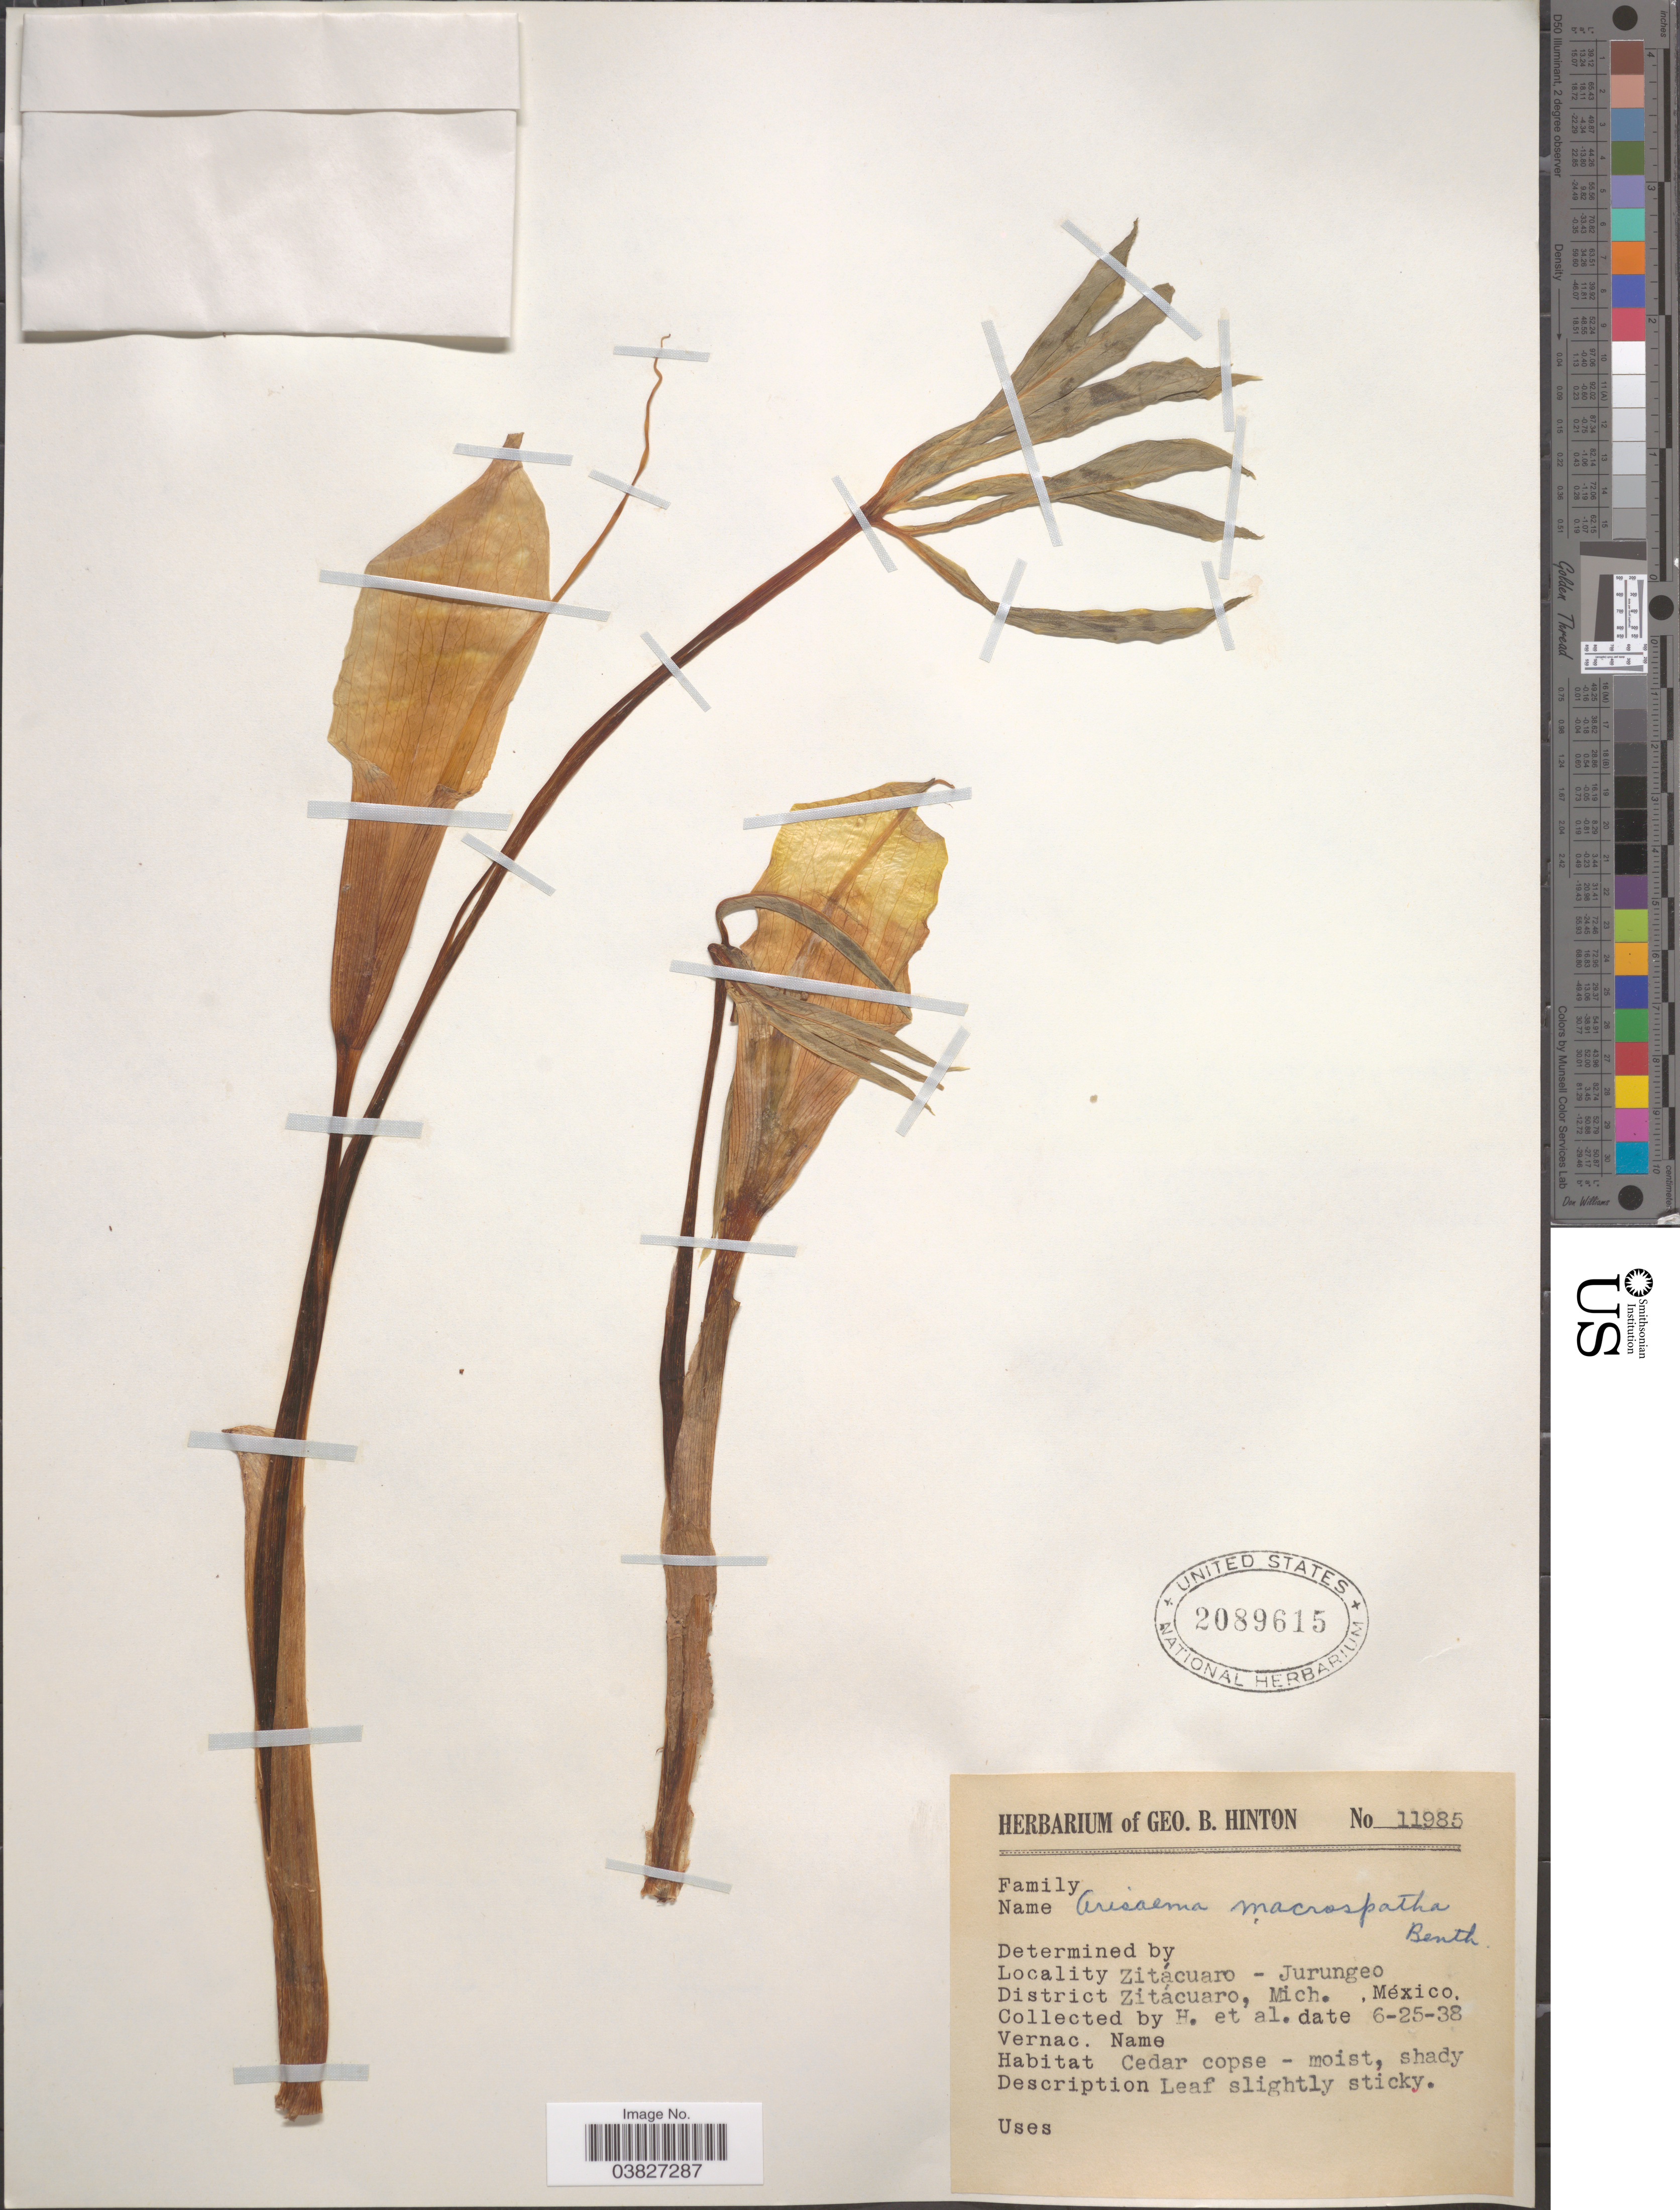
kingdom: Plantae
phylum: Tracheophyta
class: Liliopsida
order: Alismatales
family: Araceae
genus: Arisaema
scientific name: Arisaema macrospathum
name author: Benth.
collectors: G. B. Hinton & et al.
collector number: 11985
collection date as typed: Transcribed d/m/y: 25/6/38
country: Mexico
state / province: Michoacán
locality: Zitácuaro - Jurungeo. District Zitácuaro.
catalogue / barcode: US 2089615